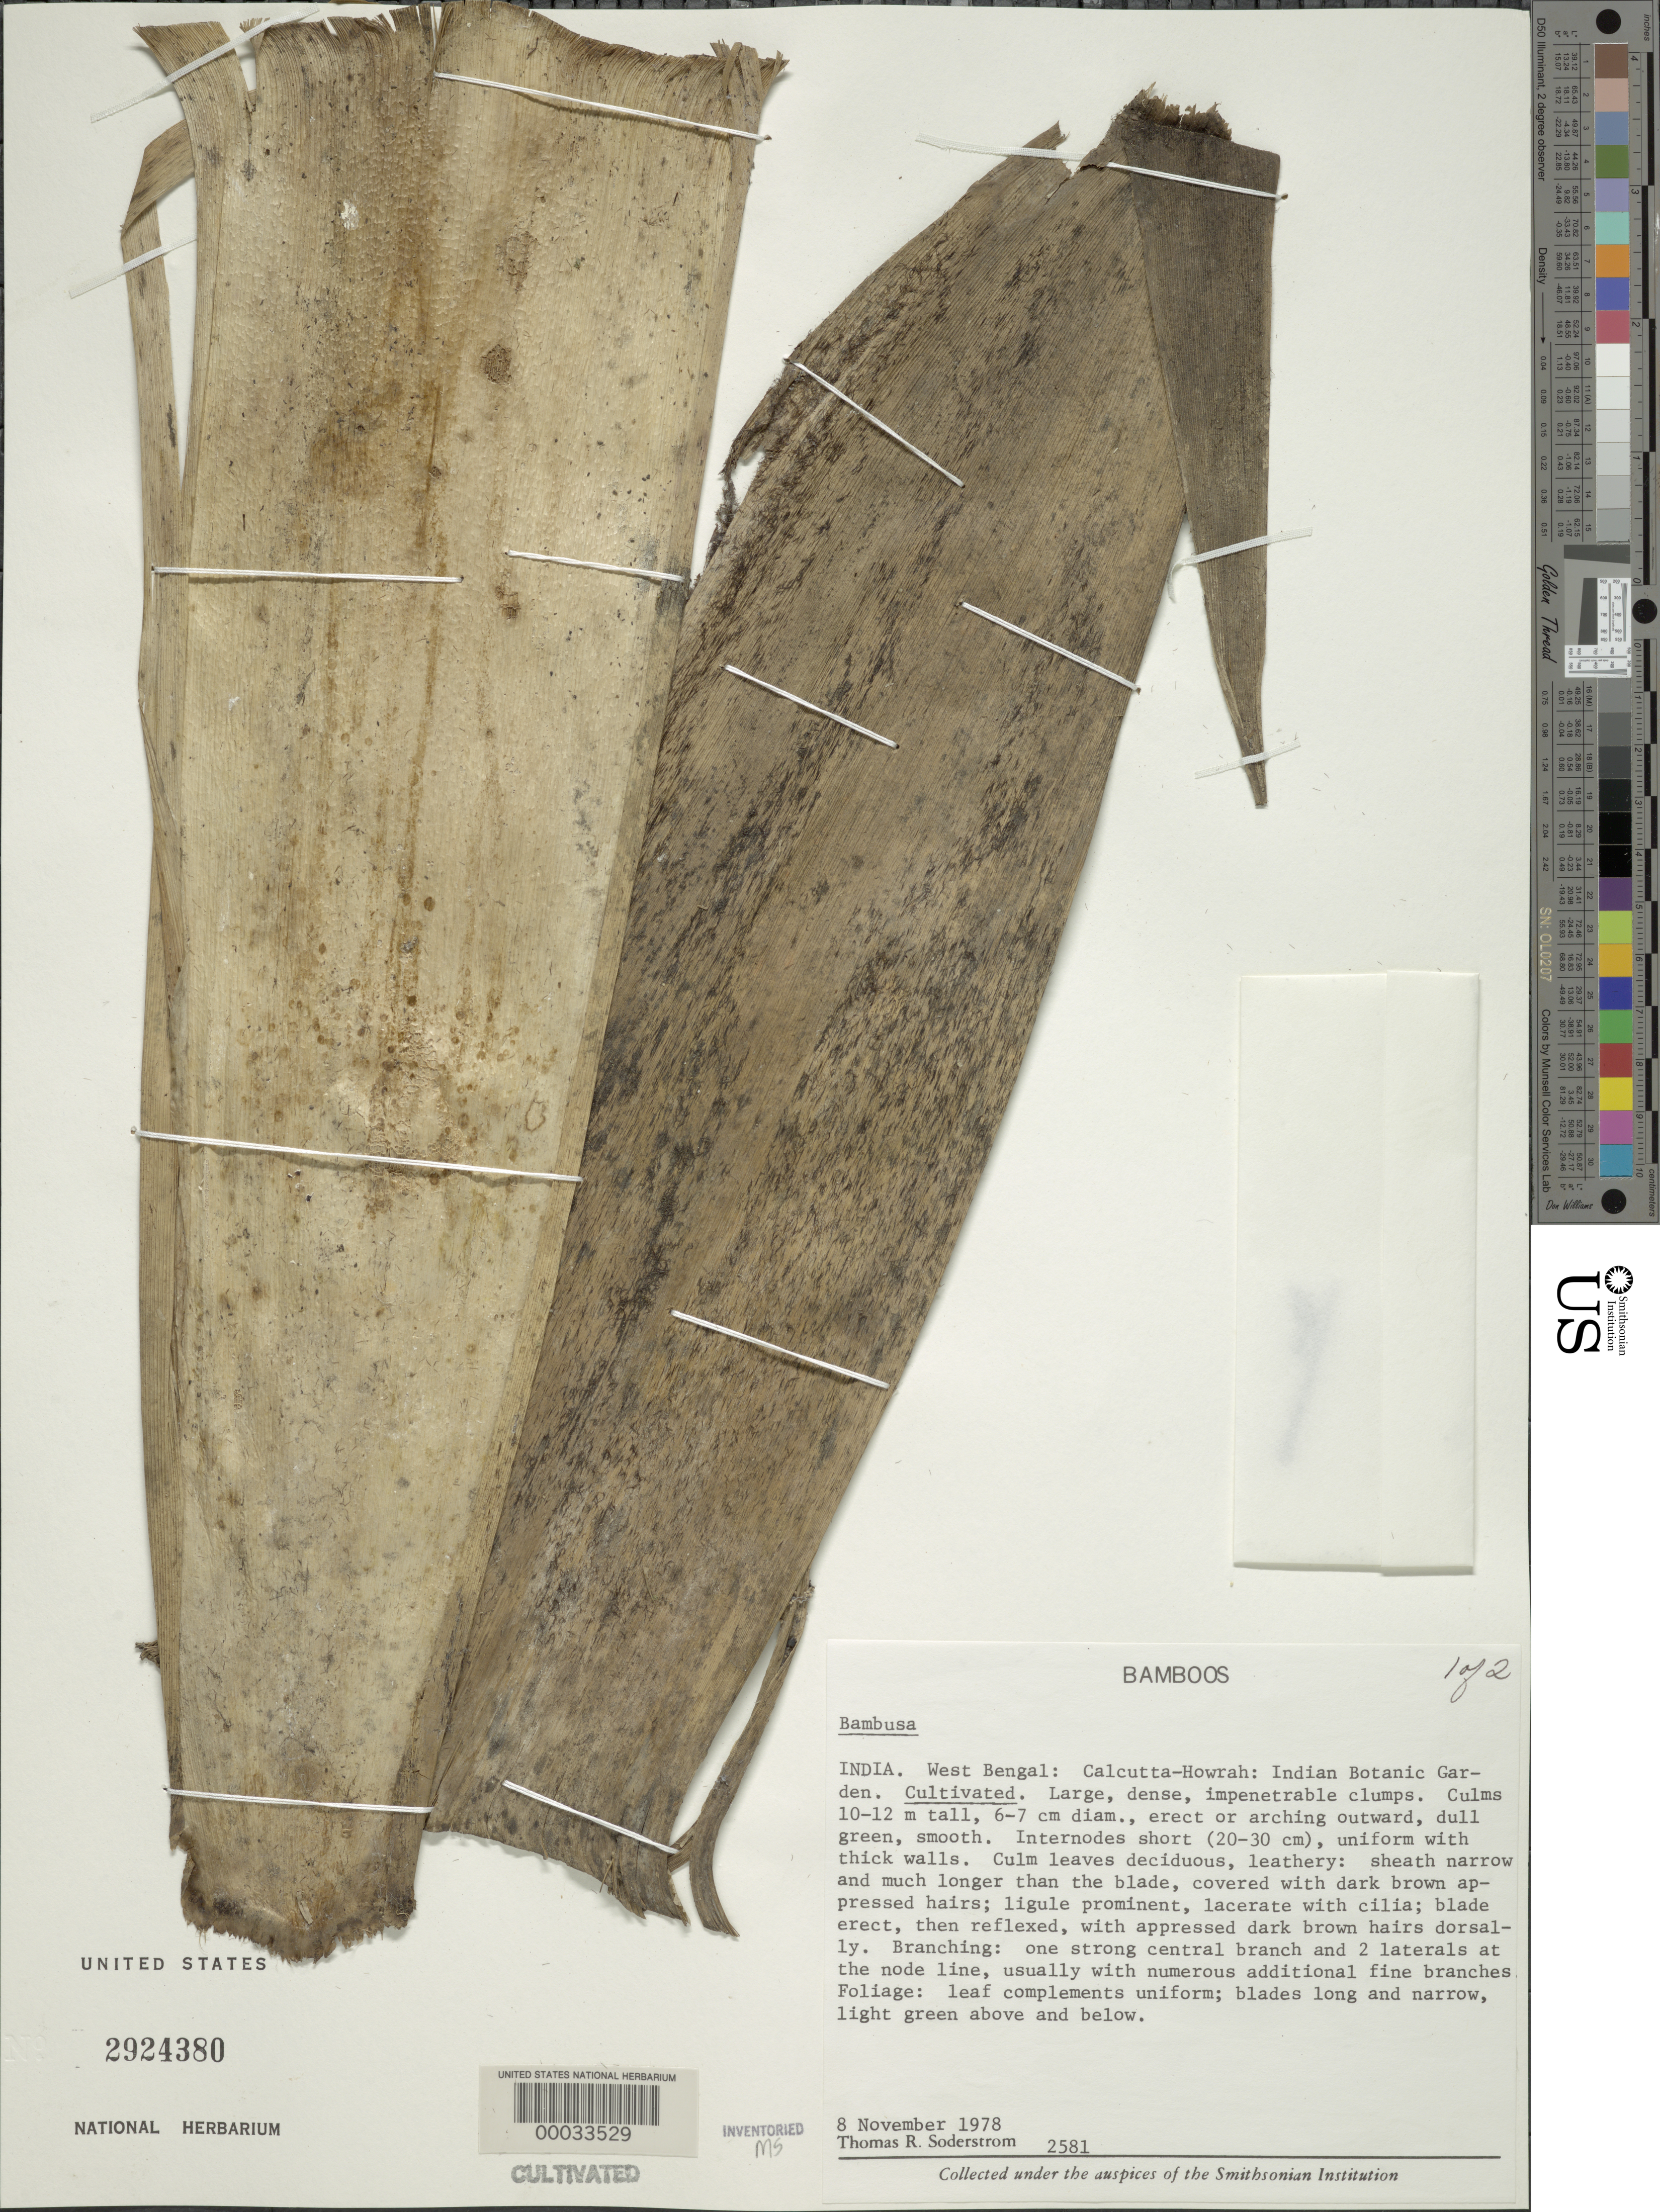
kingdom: Plantae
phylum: Tracheophyta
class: Liliopsida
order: Poales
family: Poaceae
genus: Bambusa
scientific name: Bambusa sp.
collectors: T. R. Soderstrom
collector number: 2581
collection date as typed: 08 Nov 1978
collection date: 1978-11-08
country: India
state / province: West Bengal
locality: Indian botanic garden-calcutta, howrah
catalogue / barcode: US 2924380